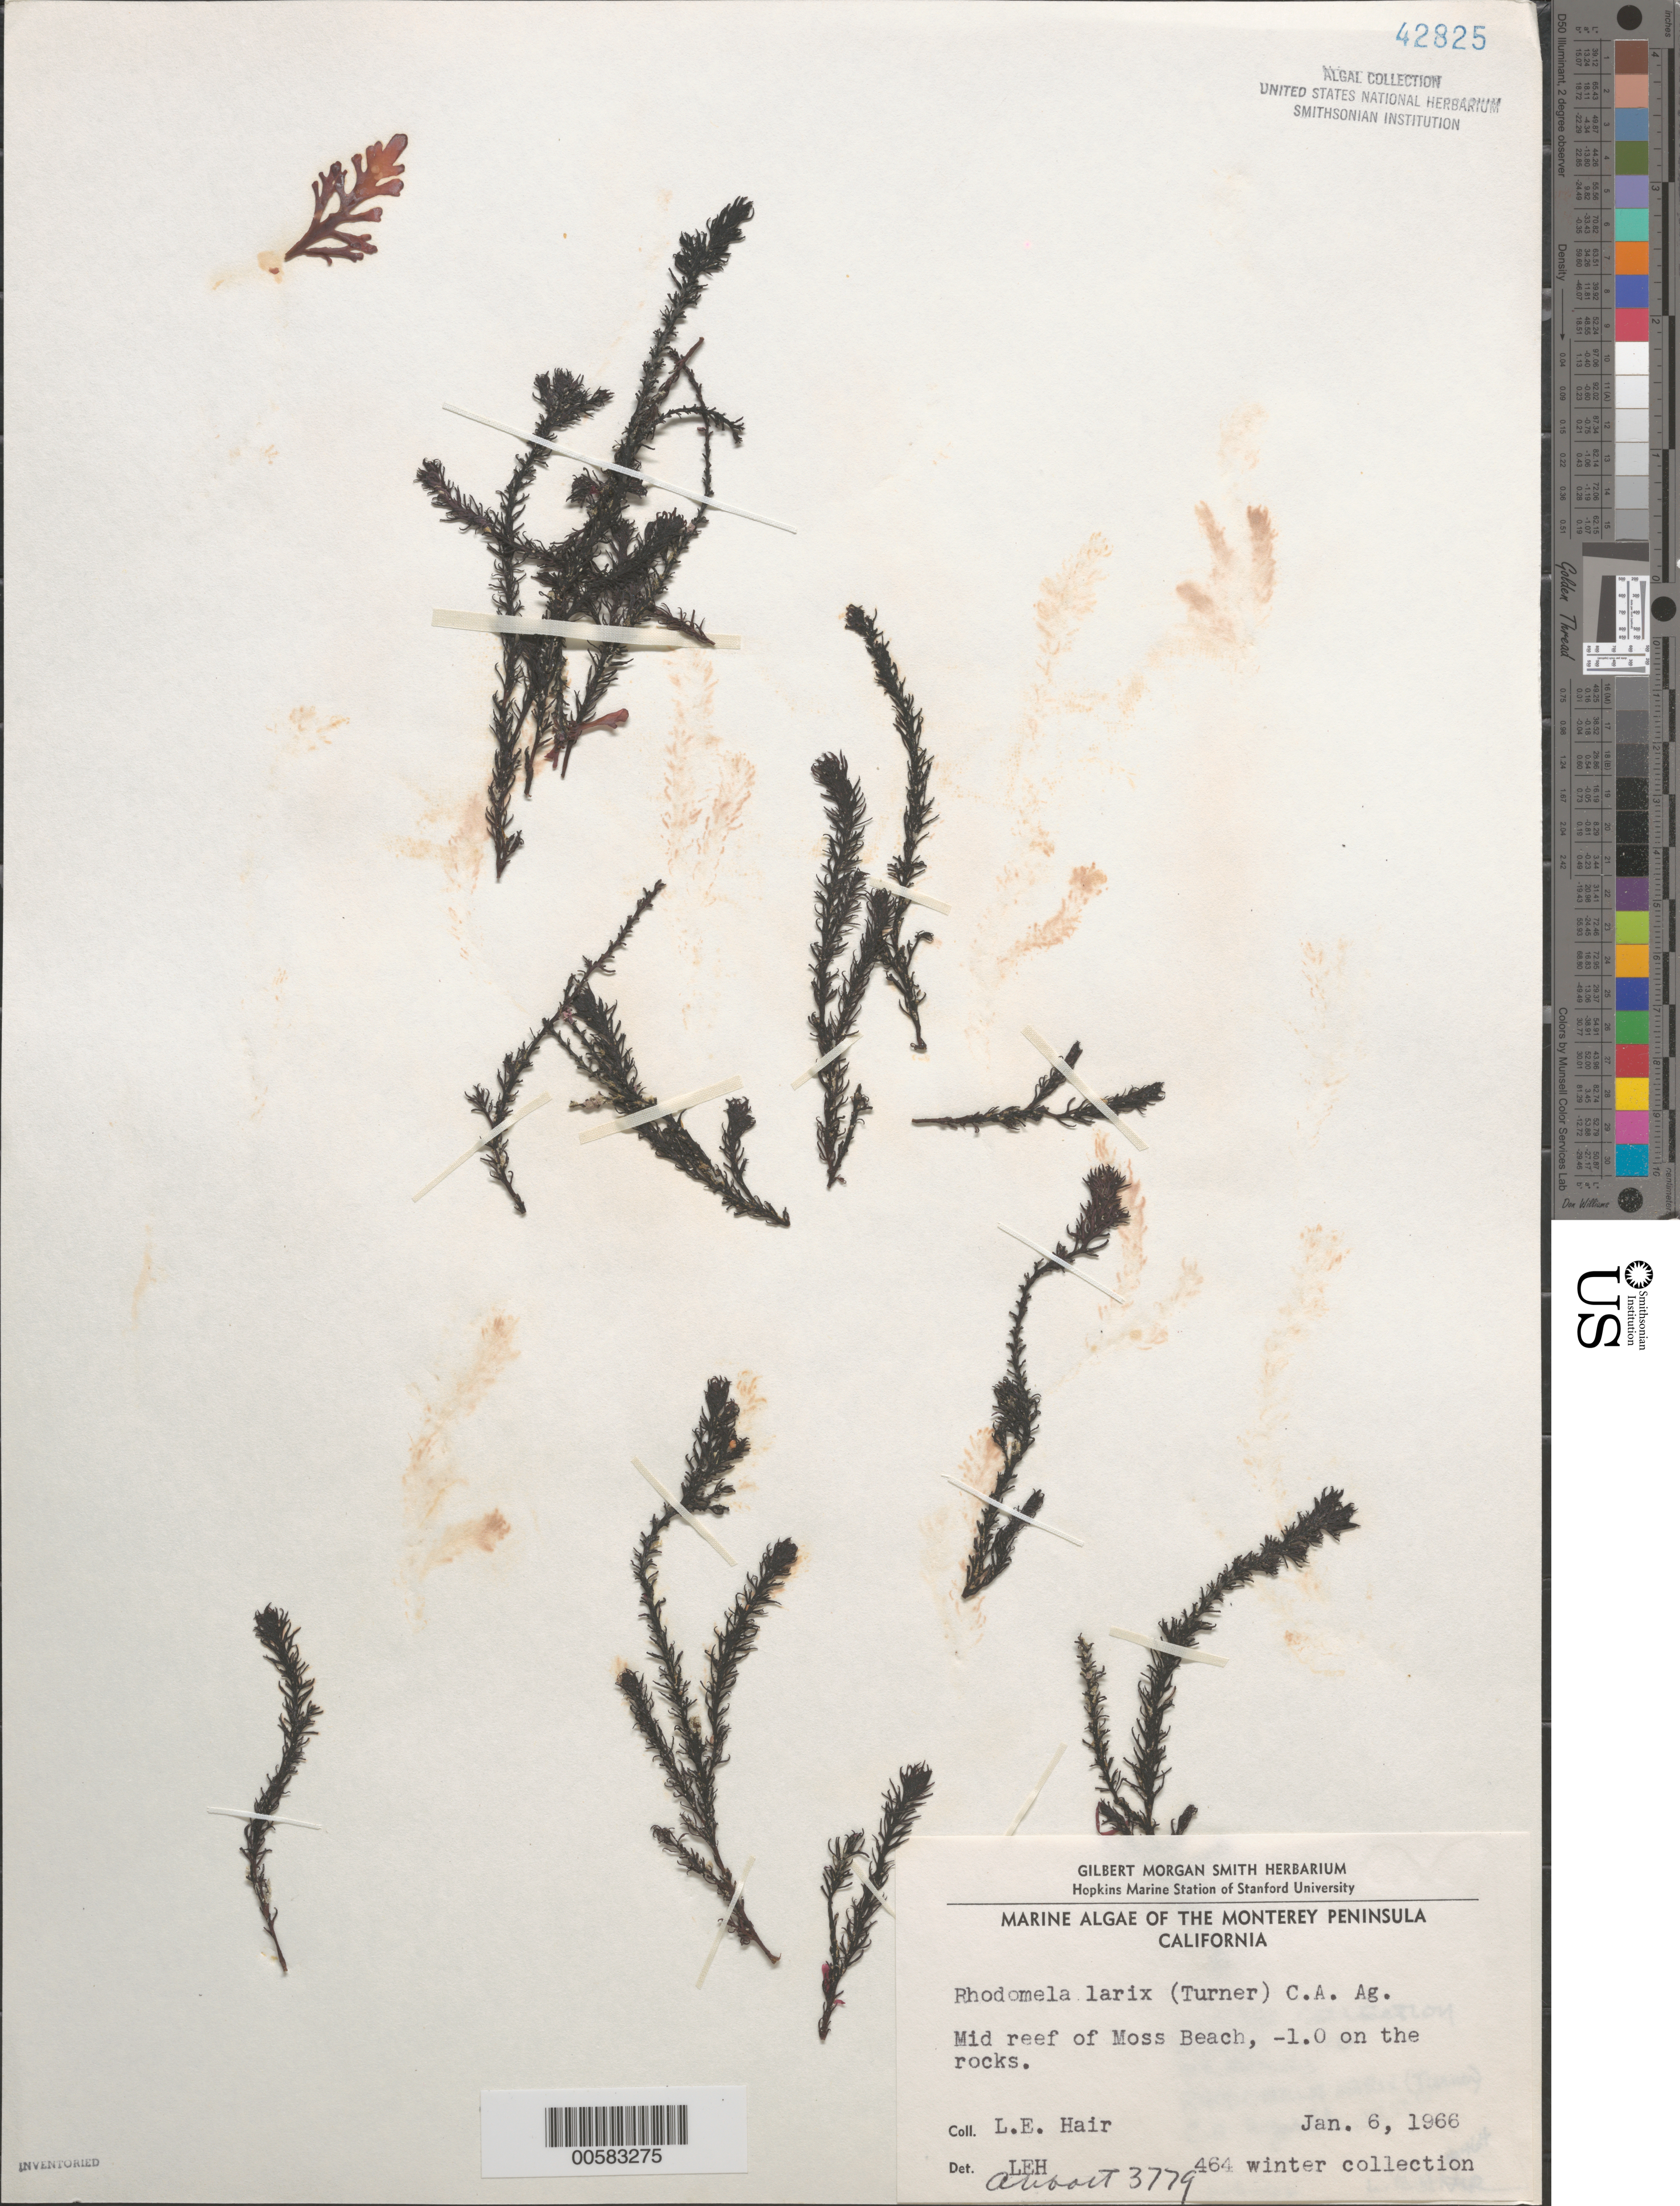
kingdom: Plantae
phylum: Rhodophyta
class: Florideophyceae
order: Ceramiales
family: Rhodomelaceae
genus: Neorhodomela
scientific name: Neorhodomela larix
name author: (Turner) Masuda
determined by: Algae name updating Project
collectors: L. Hair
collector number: LEH 464 & IAA 3779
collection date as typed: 06 Jan 1966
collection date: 1966-01-06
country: United States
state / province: California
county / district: Monterey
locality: Middle Reef of Moss Beach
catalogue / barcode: US 42825